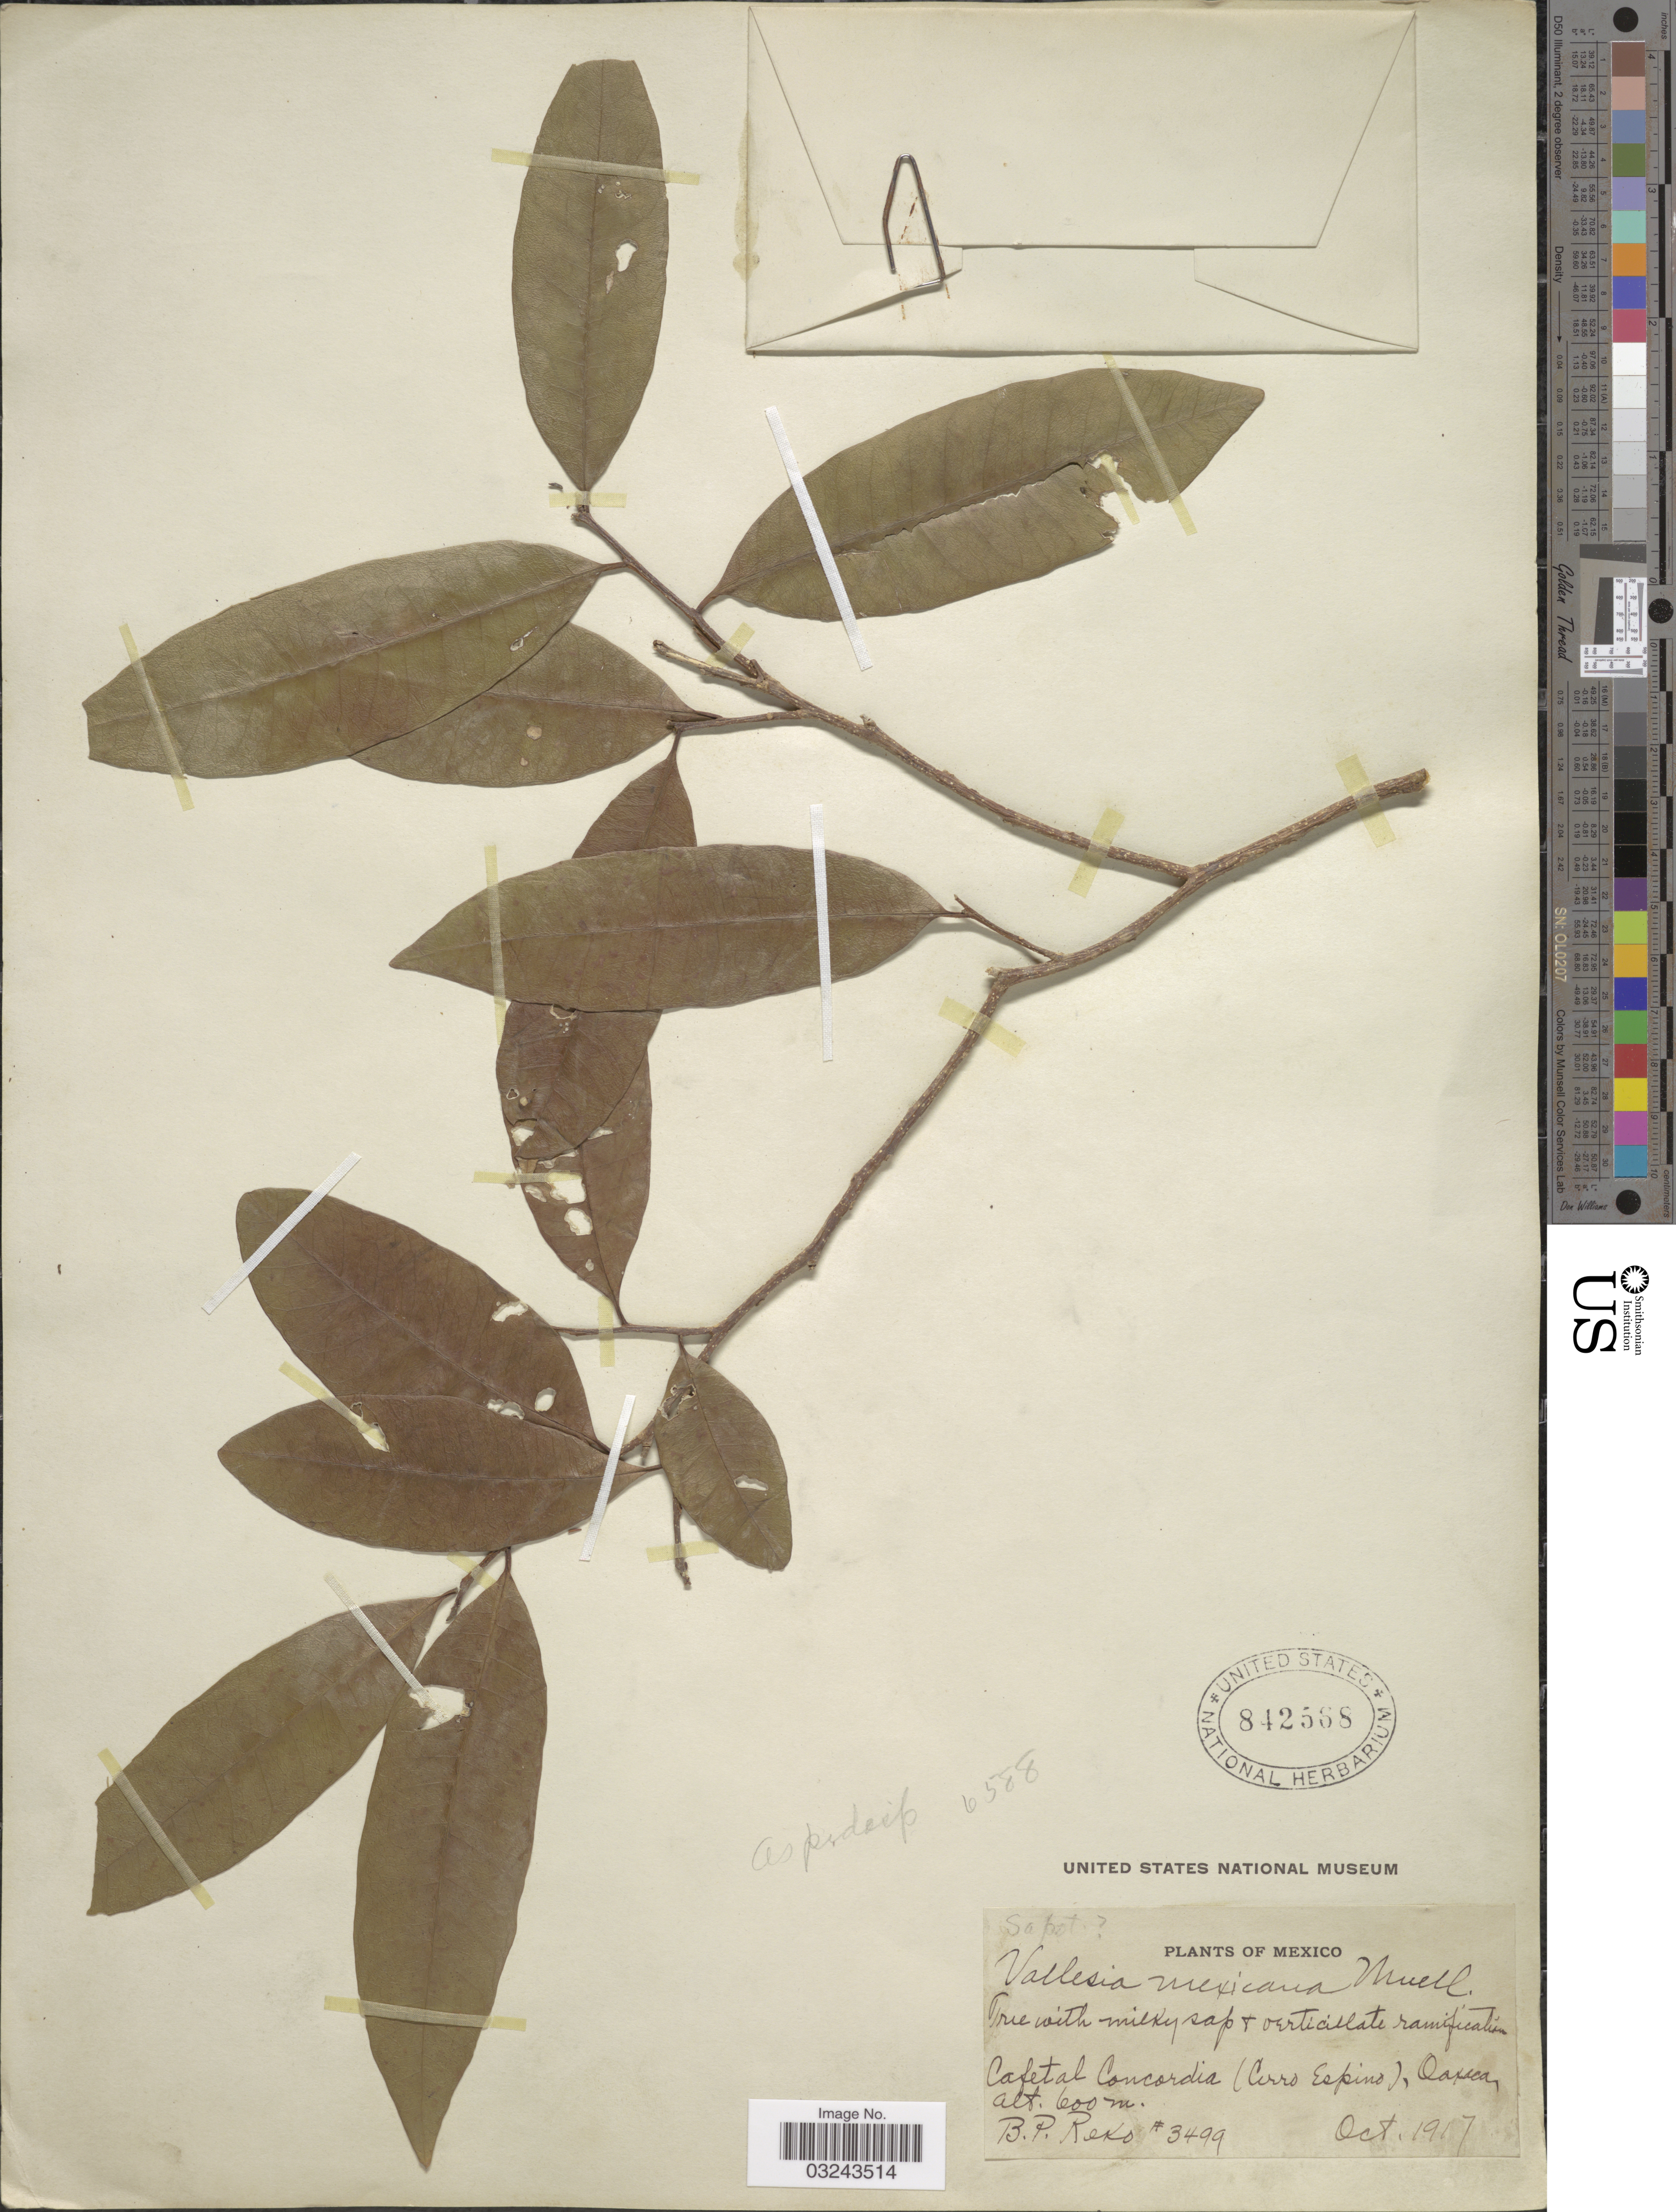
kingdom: Plantae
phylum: Tracheophyta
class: Magnoliopsida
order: Gentianales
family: Apocynaceae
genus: Vallesia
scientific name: Vallesia mexicana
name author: Müll. Arg.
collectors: B. P. Reko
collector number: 3499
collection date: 1917-10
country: Mexico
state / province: Oaxaca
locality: Cafetal Concordia (Cerro Espino), Oaxaca.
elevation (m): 600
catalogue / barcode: US 842568